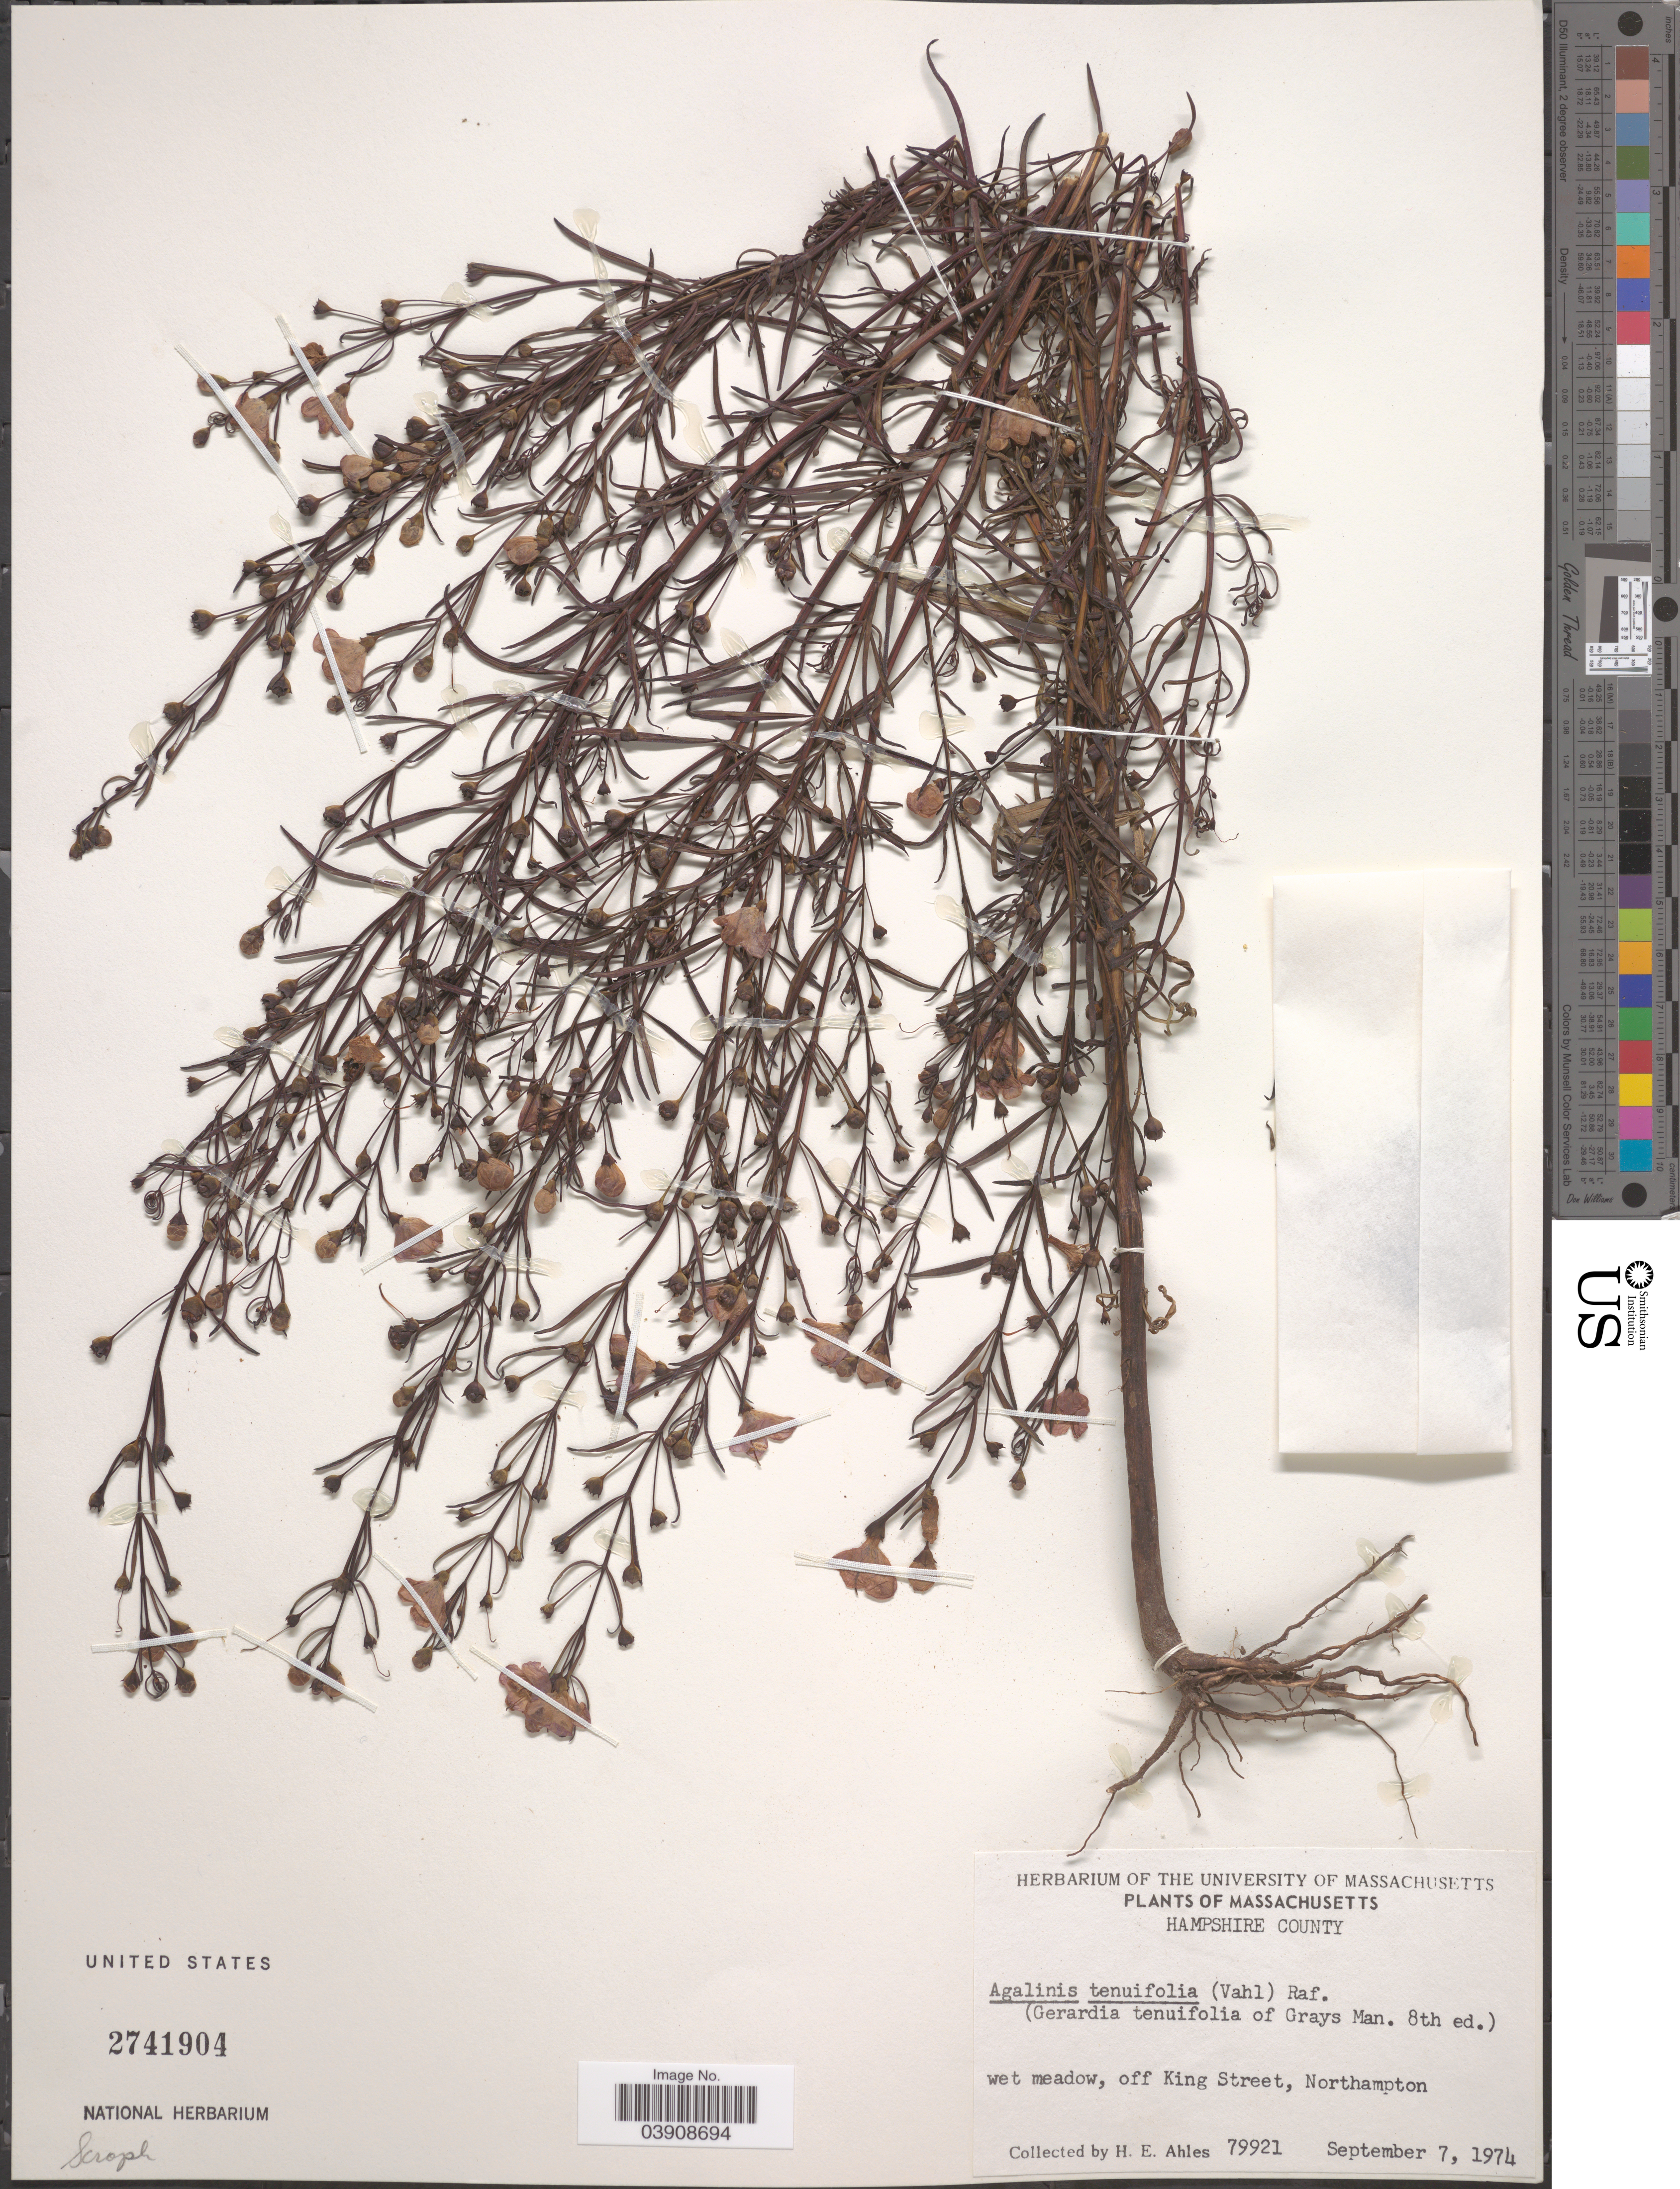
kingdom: Plantae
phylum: Tracheophyta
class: Magnoliopsida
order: Lamiales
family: Orobanchaceae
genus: Agalinis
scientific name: Agalinis tenuifolia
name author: (Vahl) Raf.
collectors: H. E. Ahles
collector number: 79921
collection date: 1974-09-07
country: United States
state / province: Massachusetts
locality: Hampshire County. Wet meadow, off King Street, Northampton.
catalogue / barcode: US 2741904